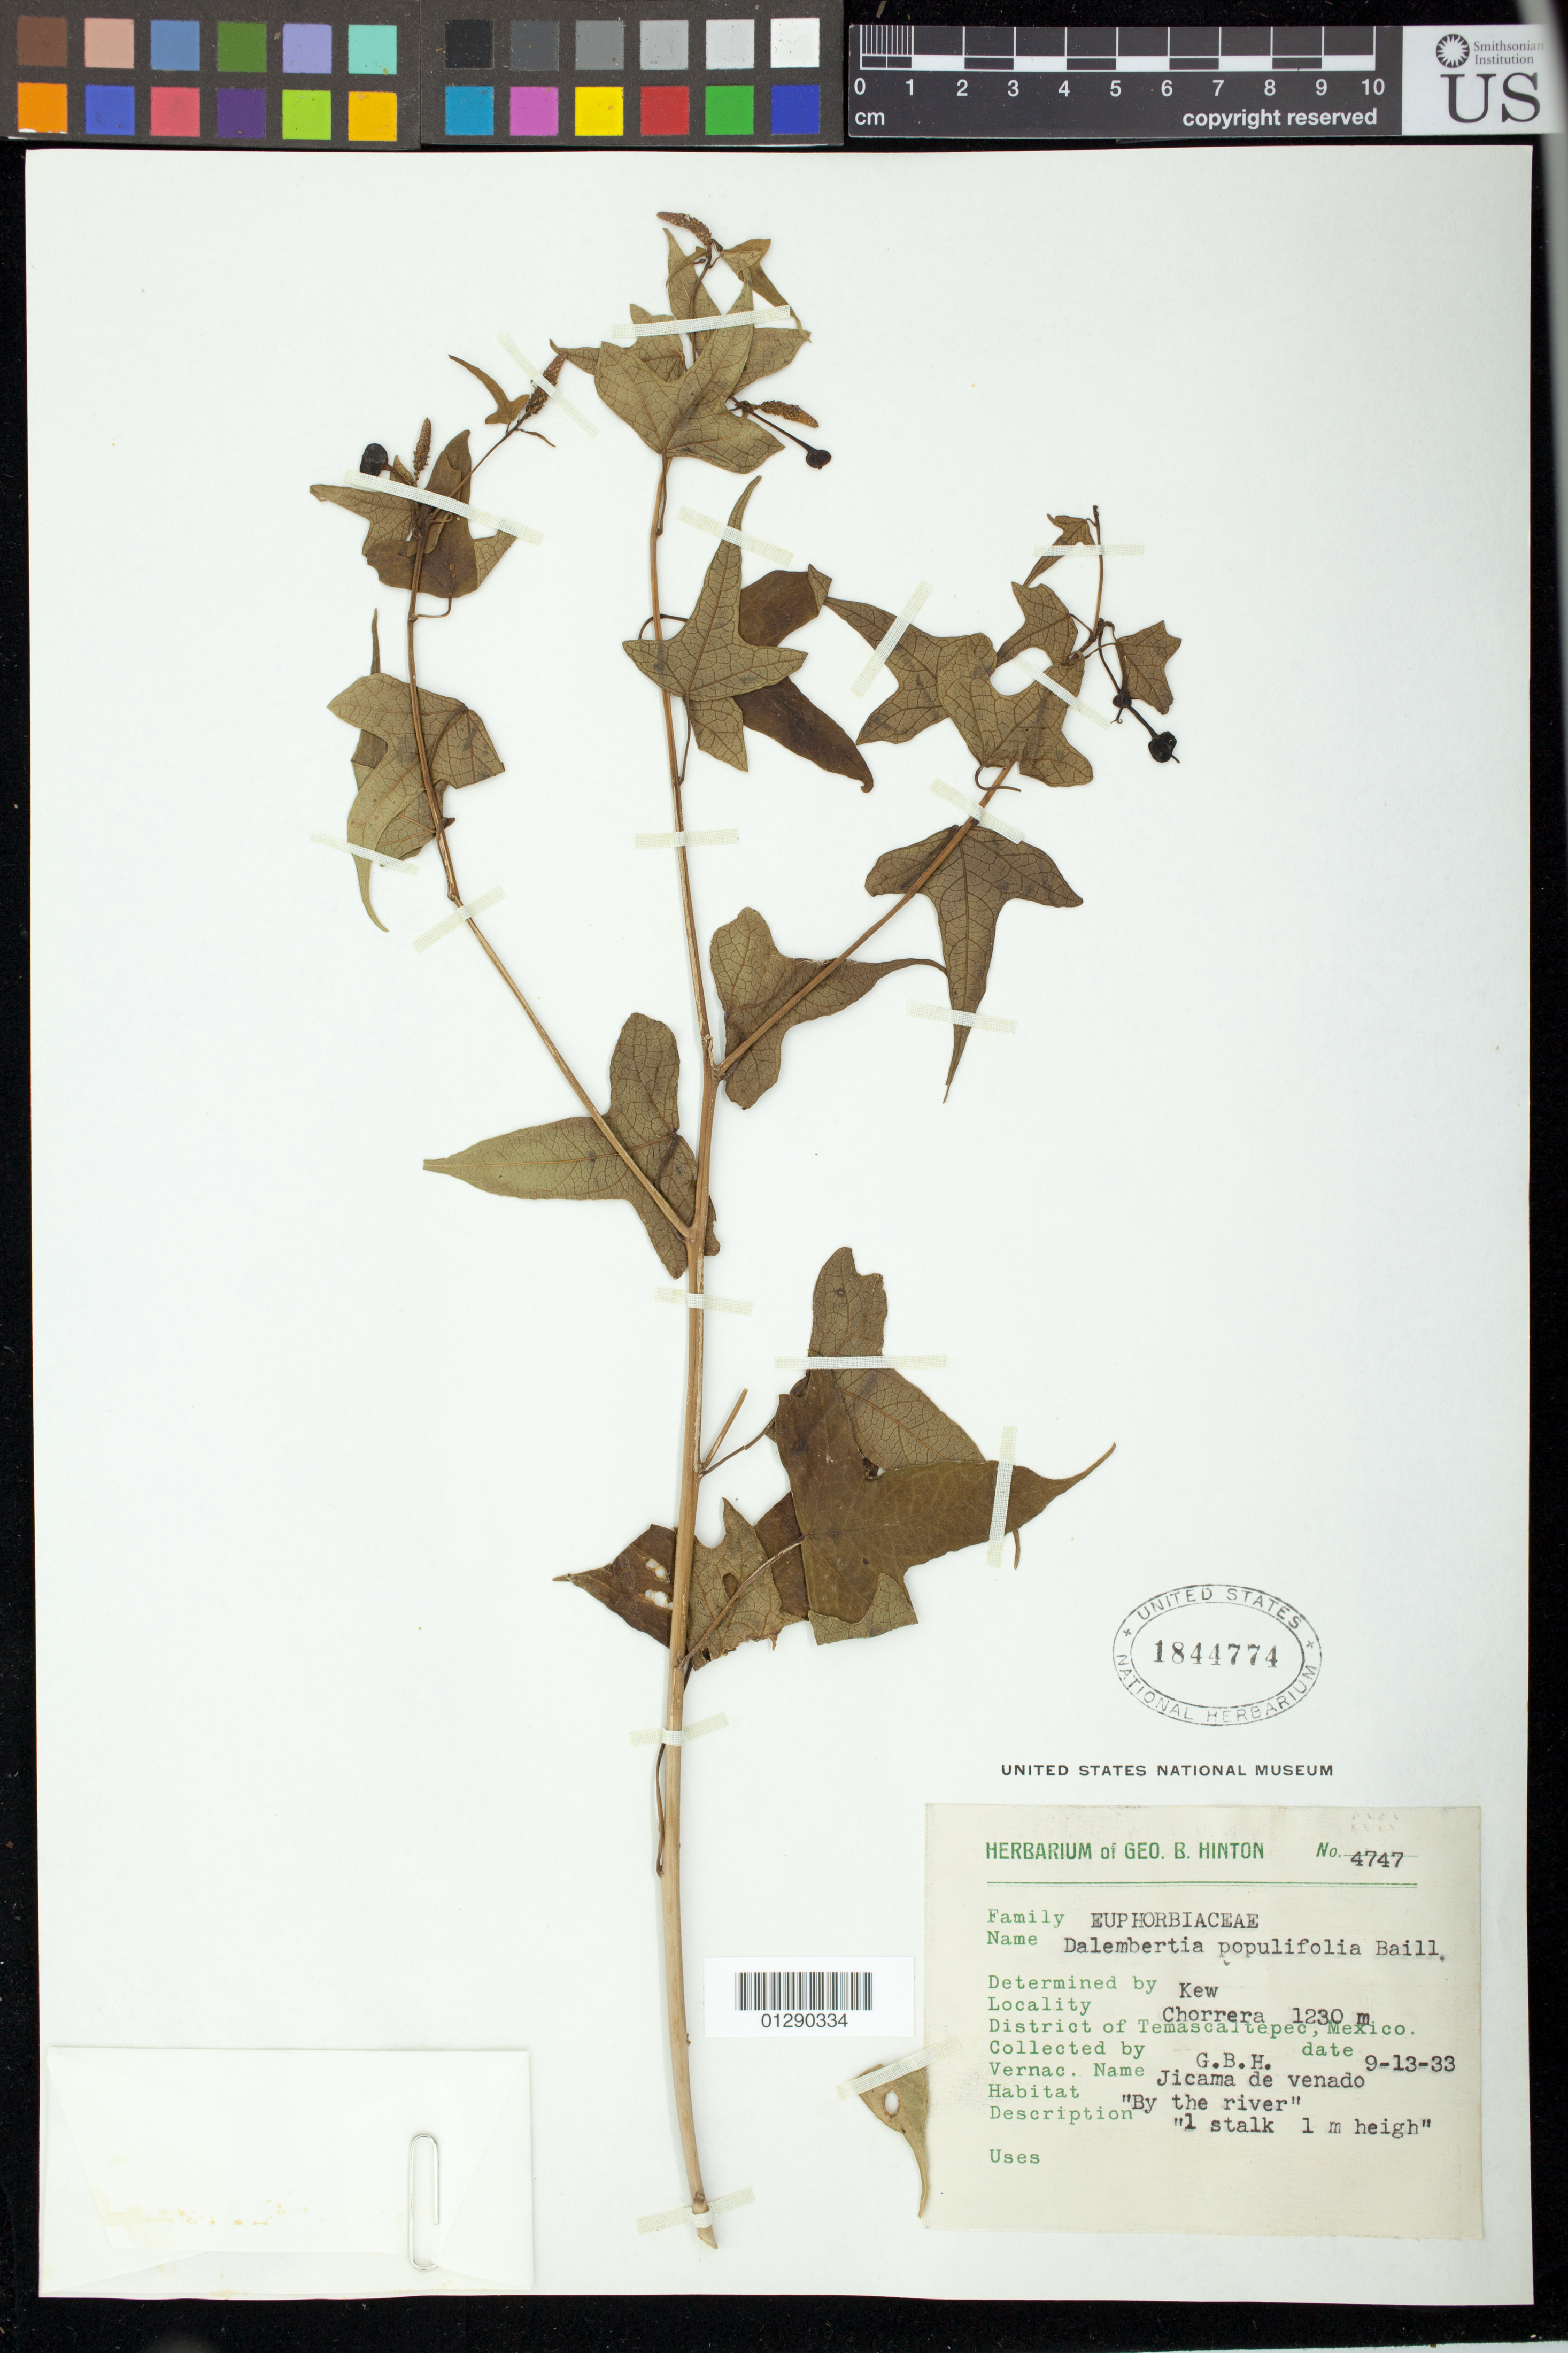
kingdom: Plantae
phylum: Tracheophyta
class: Magnoliopsida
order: Malpighiales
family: Euphorbiaceae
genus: Dalembertia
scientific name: Dalembertia platanoides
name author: Baill.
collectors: G. B. Hinton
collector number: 4747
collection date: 1933-09-13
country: Mexico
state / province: México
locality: Chorrera,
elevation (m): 1230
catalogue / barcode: US 1844774